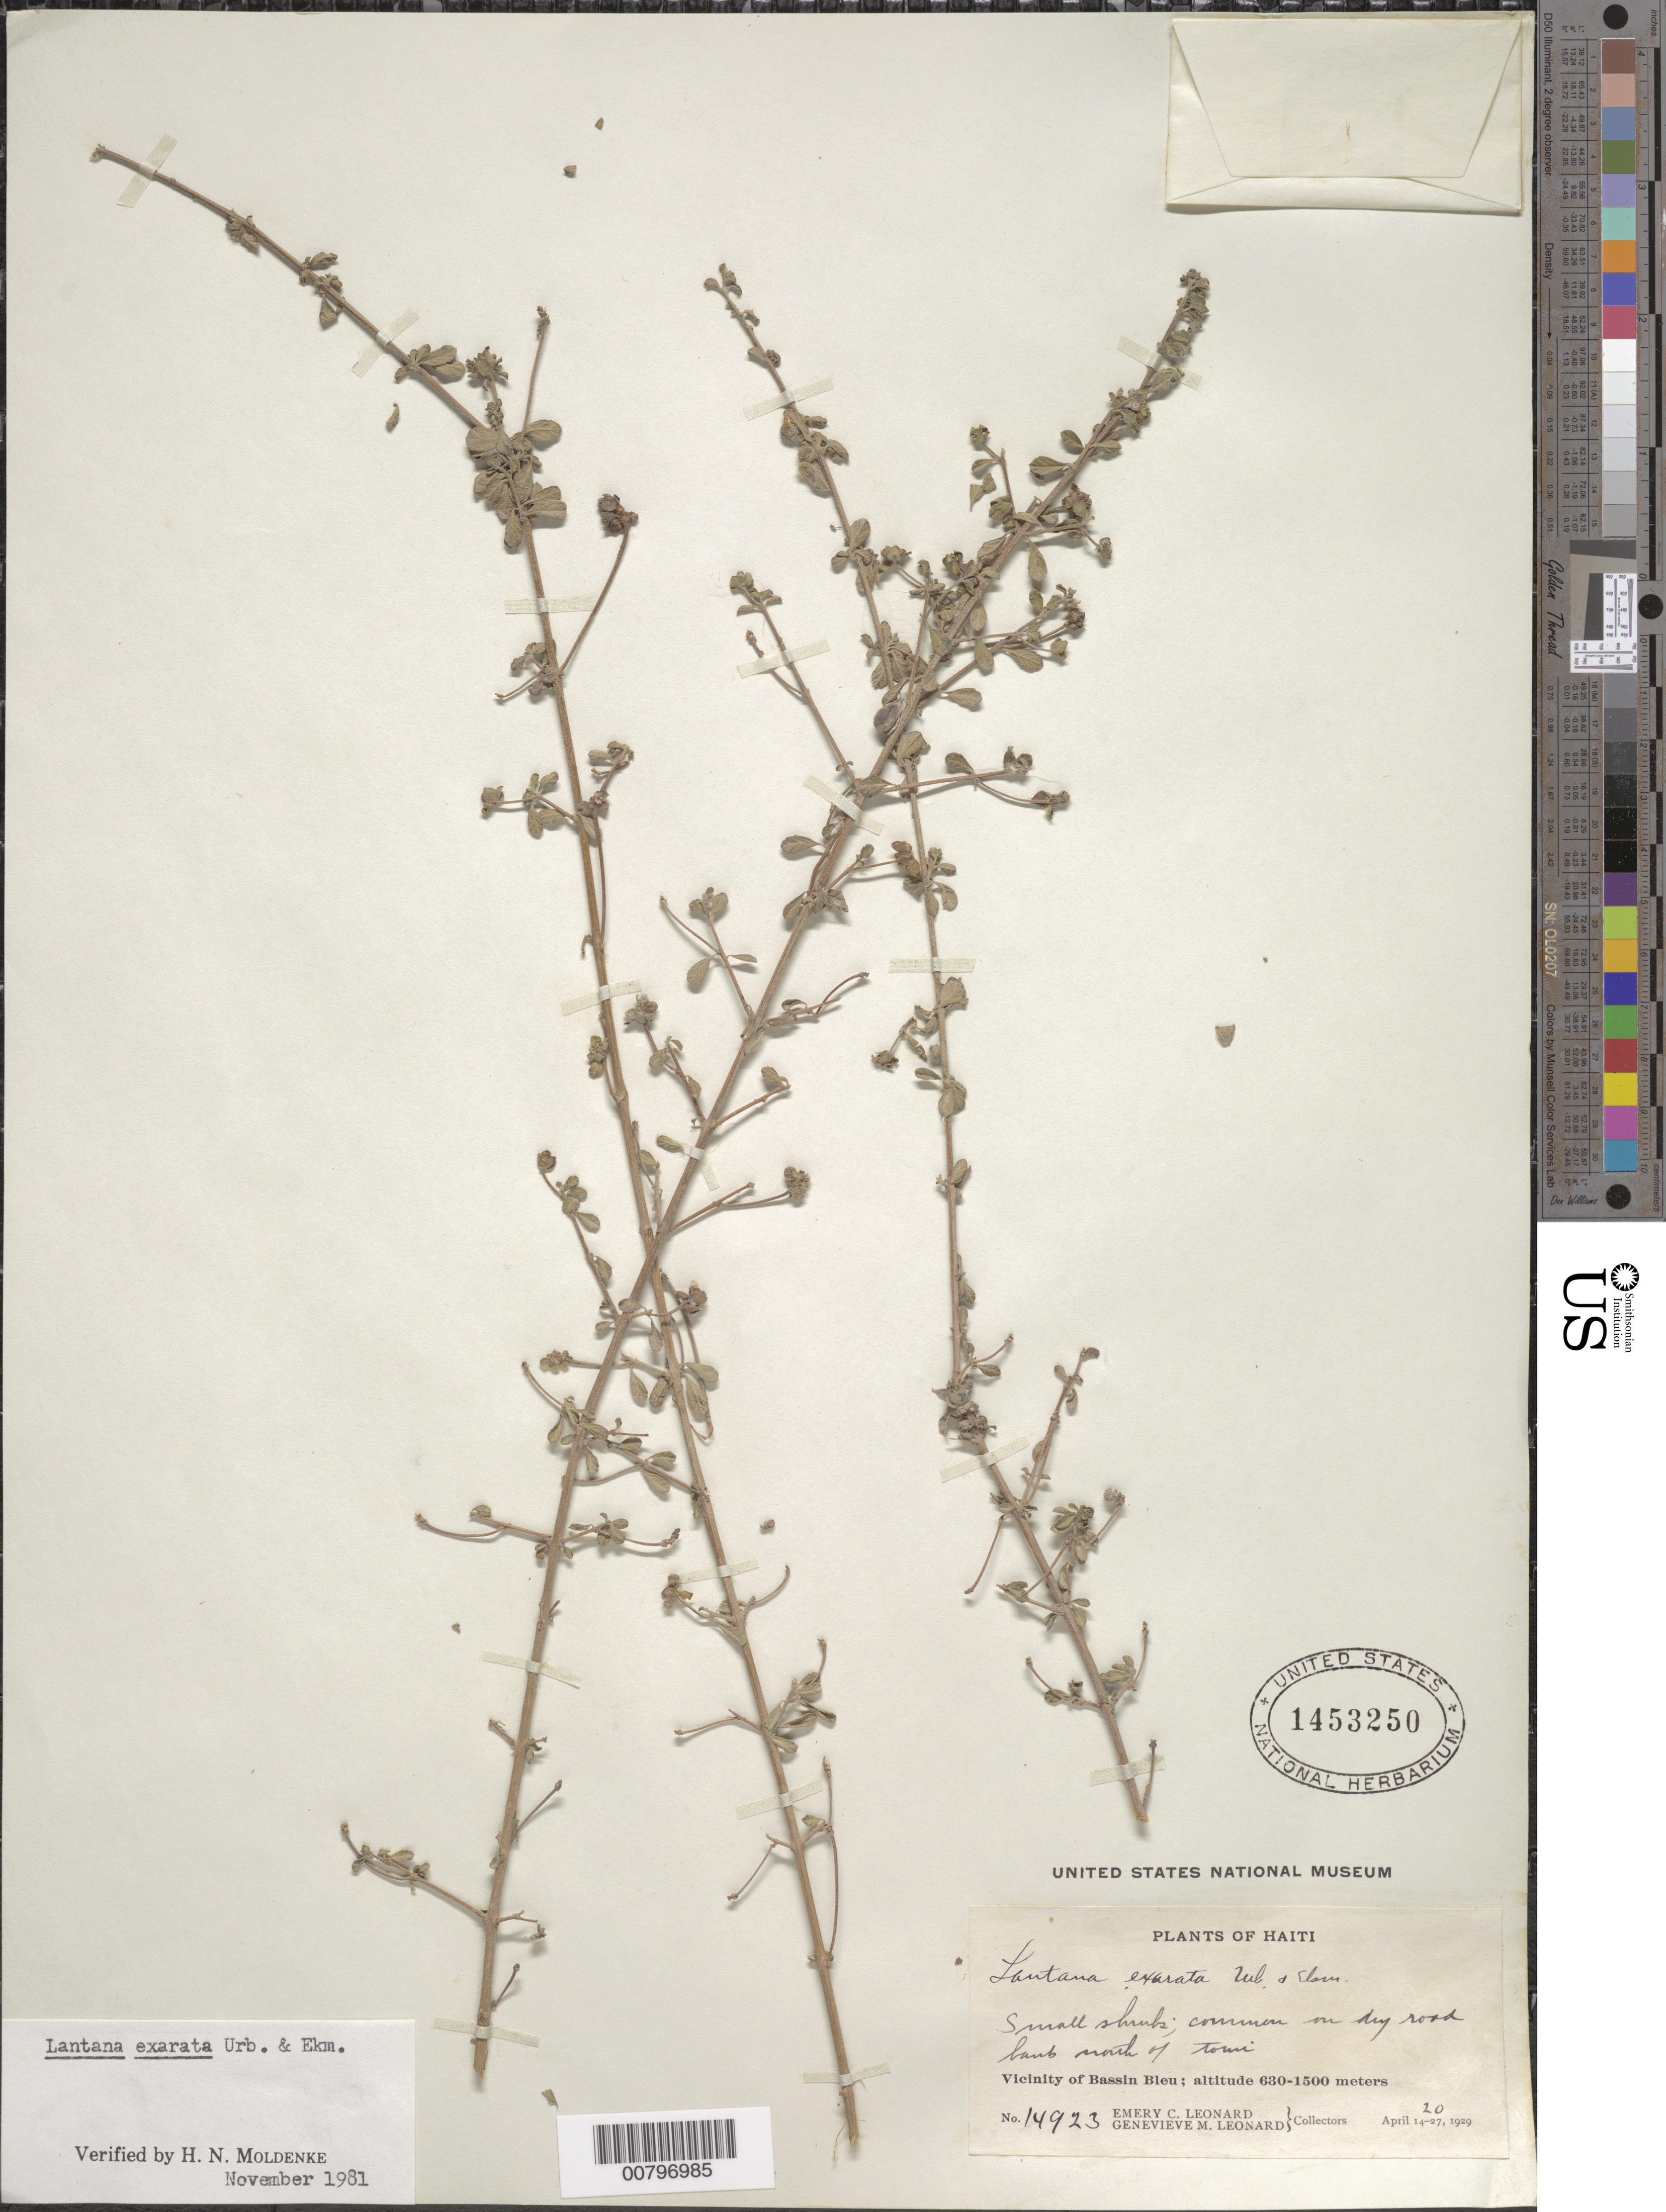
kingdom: Plantae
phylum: Tracheophyta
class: Magnoliopsida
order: Lamiales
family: Verbenaceae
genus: Lantana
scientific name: Lantana exarata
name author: Urb. & Ekman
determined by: Moldenke, H. N.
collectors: E. C. Leonard & G. M. Leonard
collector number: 14923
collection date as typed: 20 Apr 1929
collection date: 1929-04-20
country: Haiti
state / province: Nord-Ouest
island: Hispaniola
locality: Vicinity of Bassin Bleu, N of town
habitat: On dry road bank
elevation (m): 630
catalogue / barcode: US 1453250